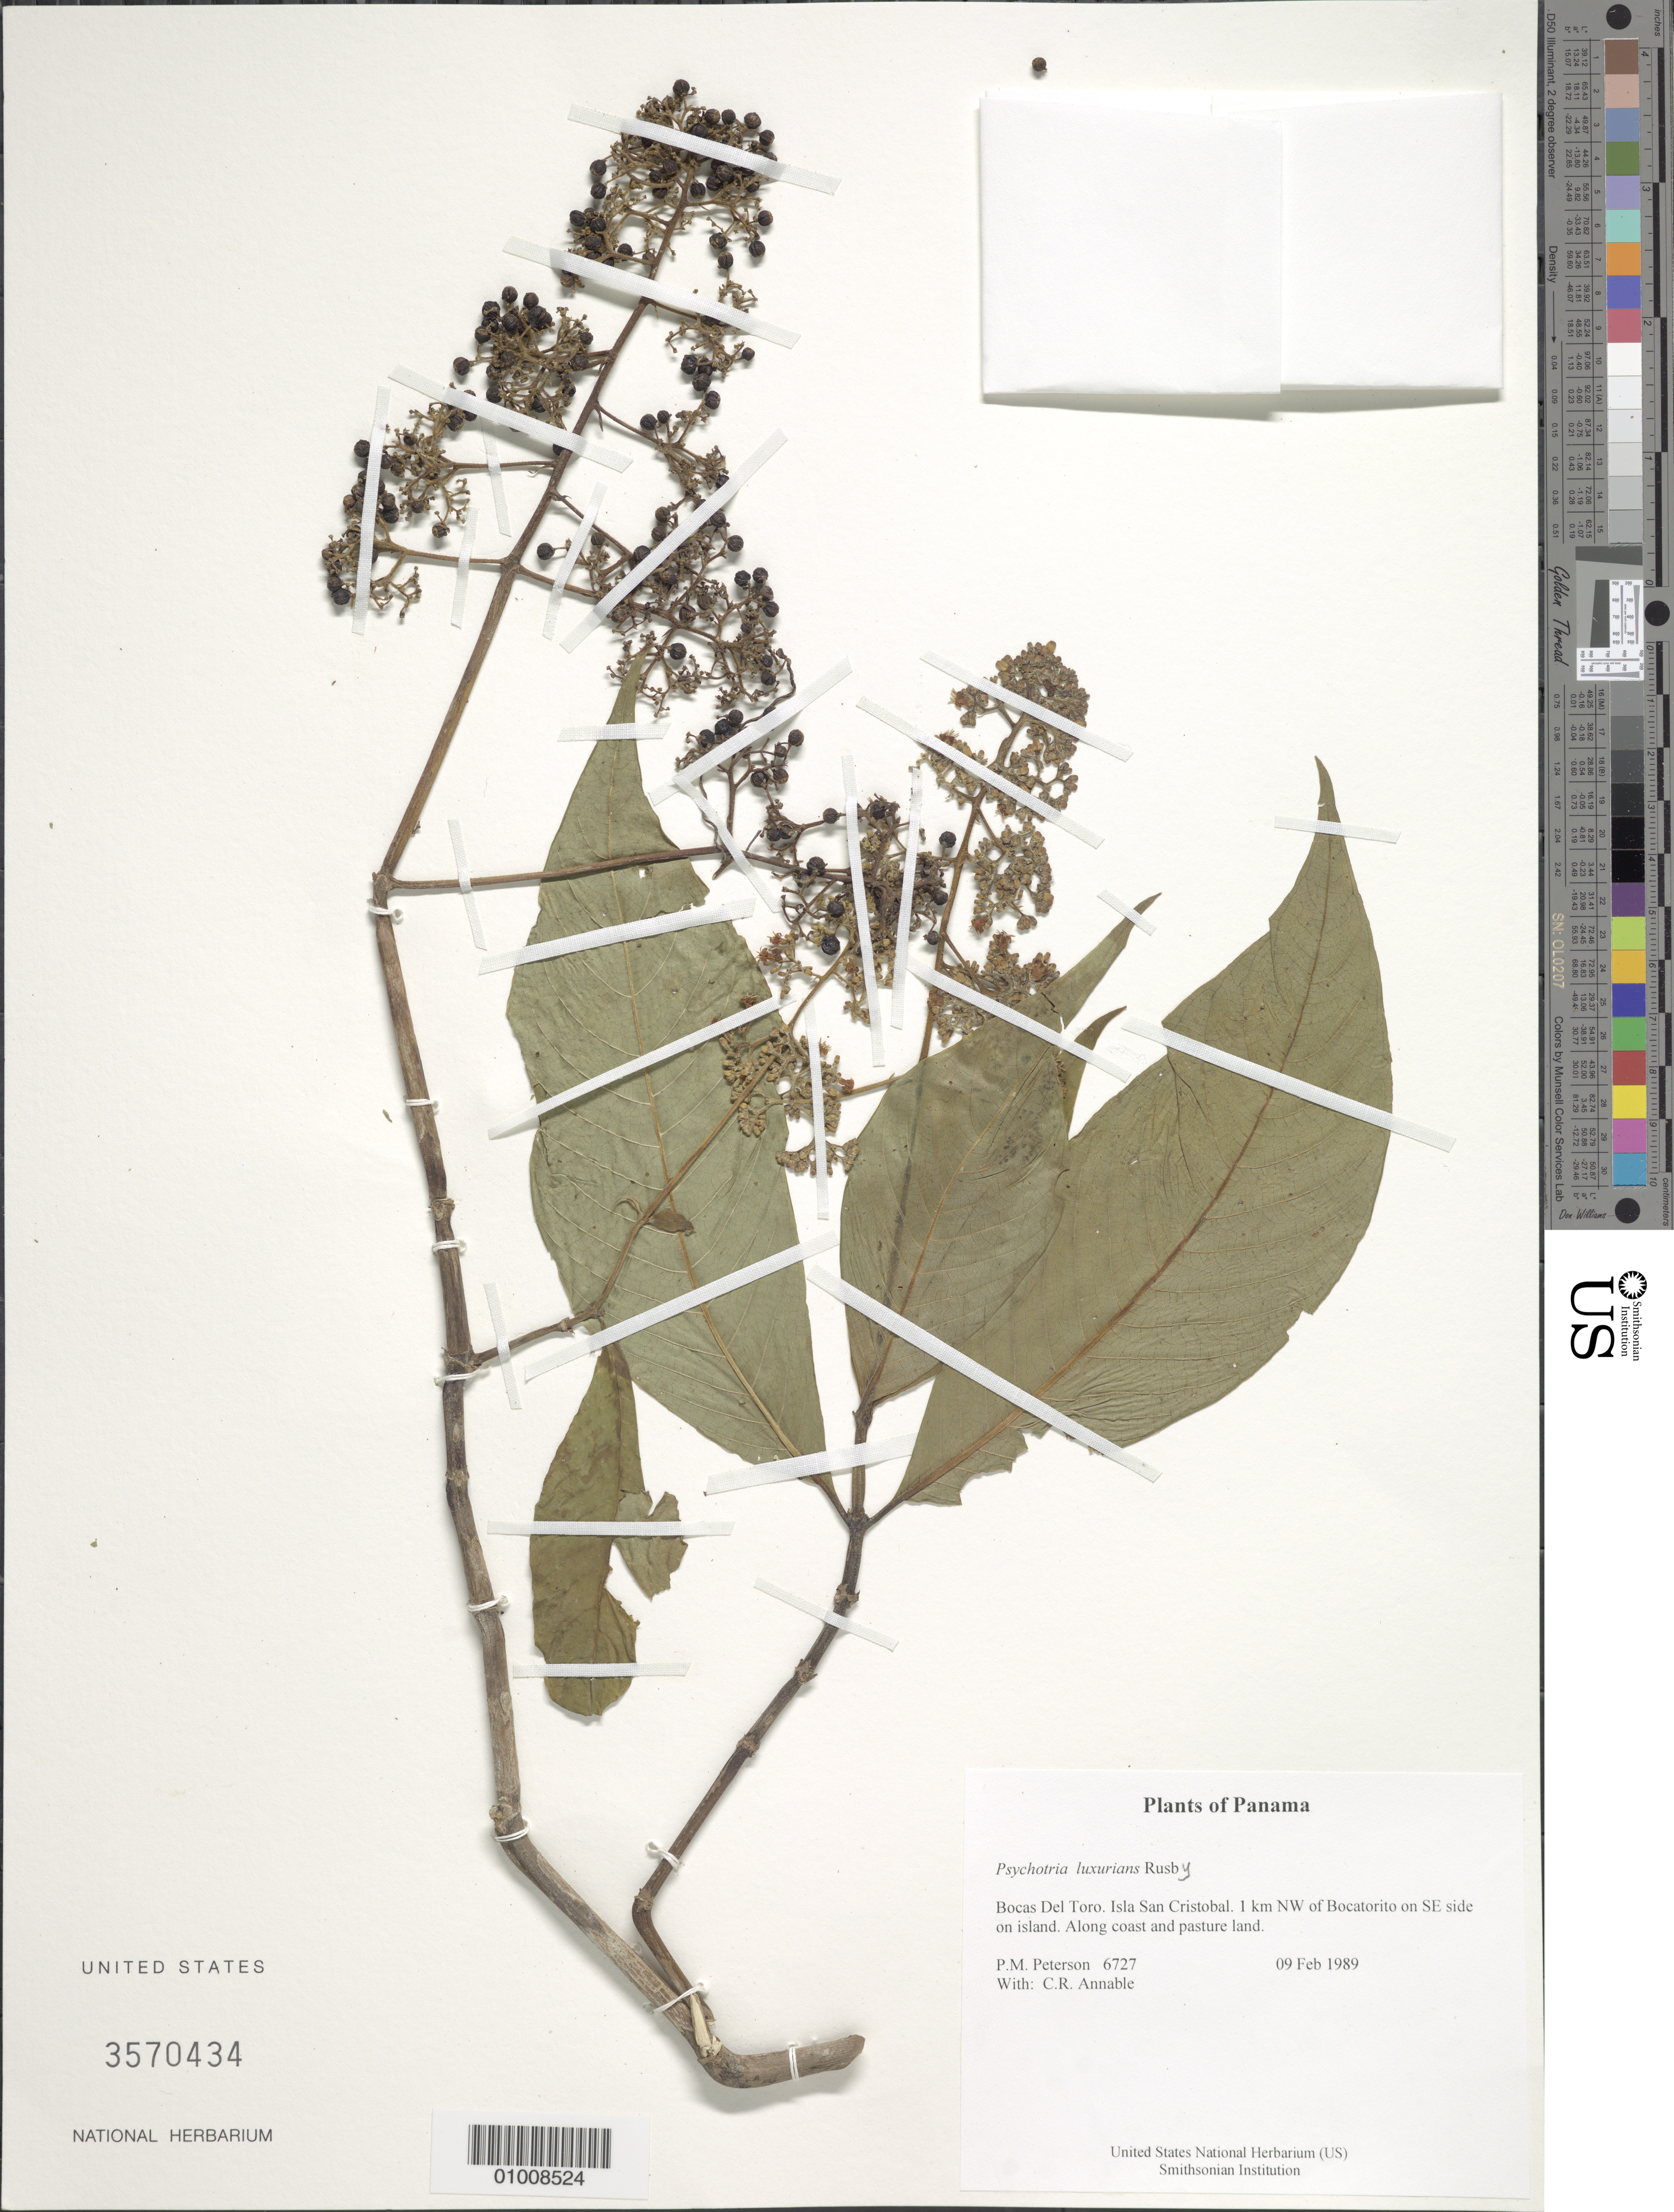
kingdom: Plantae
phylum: Tracheophyta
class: Magnoliopsida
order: Gentianales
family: Rubiaceae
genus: Psychotria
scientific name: Psychotria luxurians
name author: Rusby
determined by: Dwyer, J.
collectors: P. M. Peterson & C. R. Annable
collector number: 06727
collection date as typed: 09 Feb 1989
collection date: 1989-02-09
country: Panama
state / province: Bocas del Toro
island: San Cristobal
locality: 1 km NW of Bocatorito on SE side on island.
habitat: Along coast and pasture land.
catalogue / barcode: US 3570434